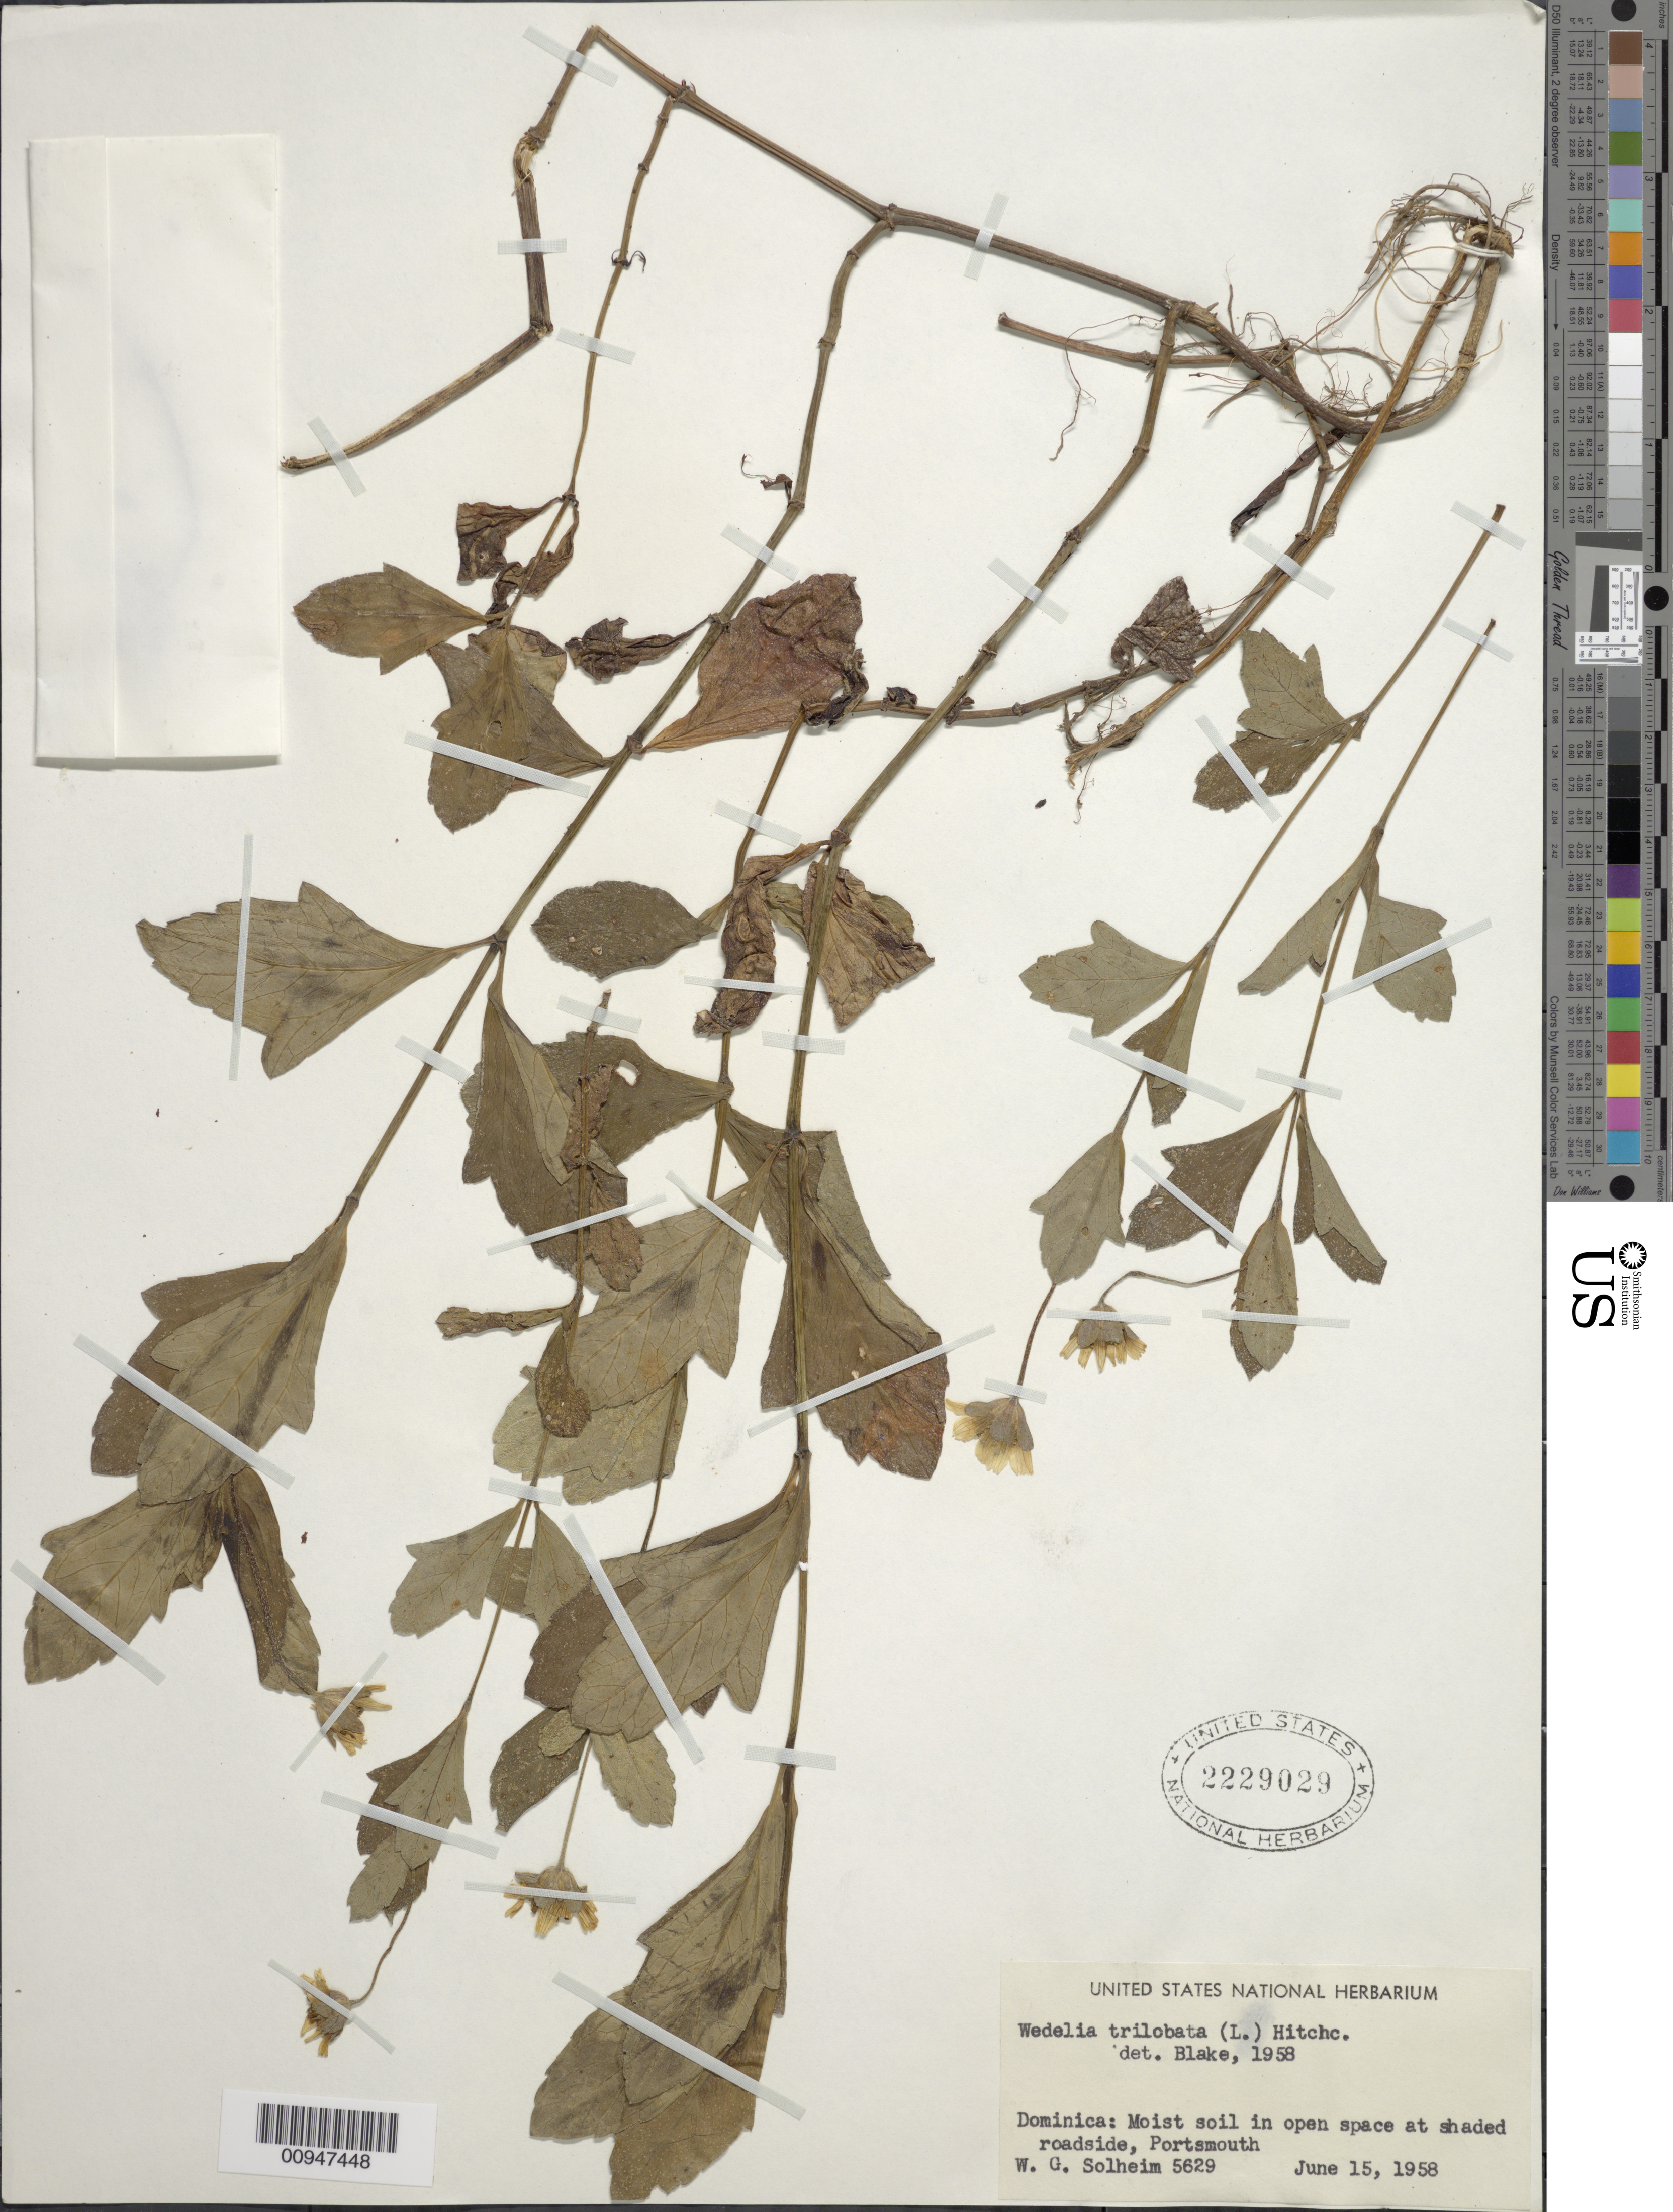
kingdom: Plantae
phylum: Tracheophyta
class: Magnoliopsida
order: Asterales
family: Asteraceae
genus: Sphagneticola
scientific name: Sphagneticola trilobata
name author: (L.) Pruski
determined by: Blake, --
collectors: W. Solheim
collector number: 5629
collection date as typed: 15 Jun 1958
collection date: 1958-06-15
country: Dominica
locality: Roadside, Portsmouth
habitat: Moist soil in open space at shaded roadside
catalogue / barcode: US 2229029